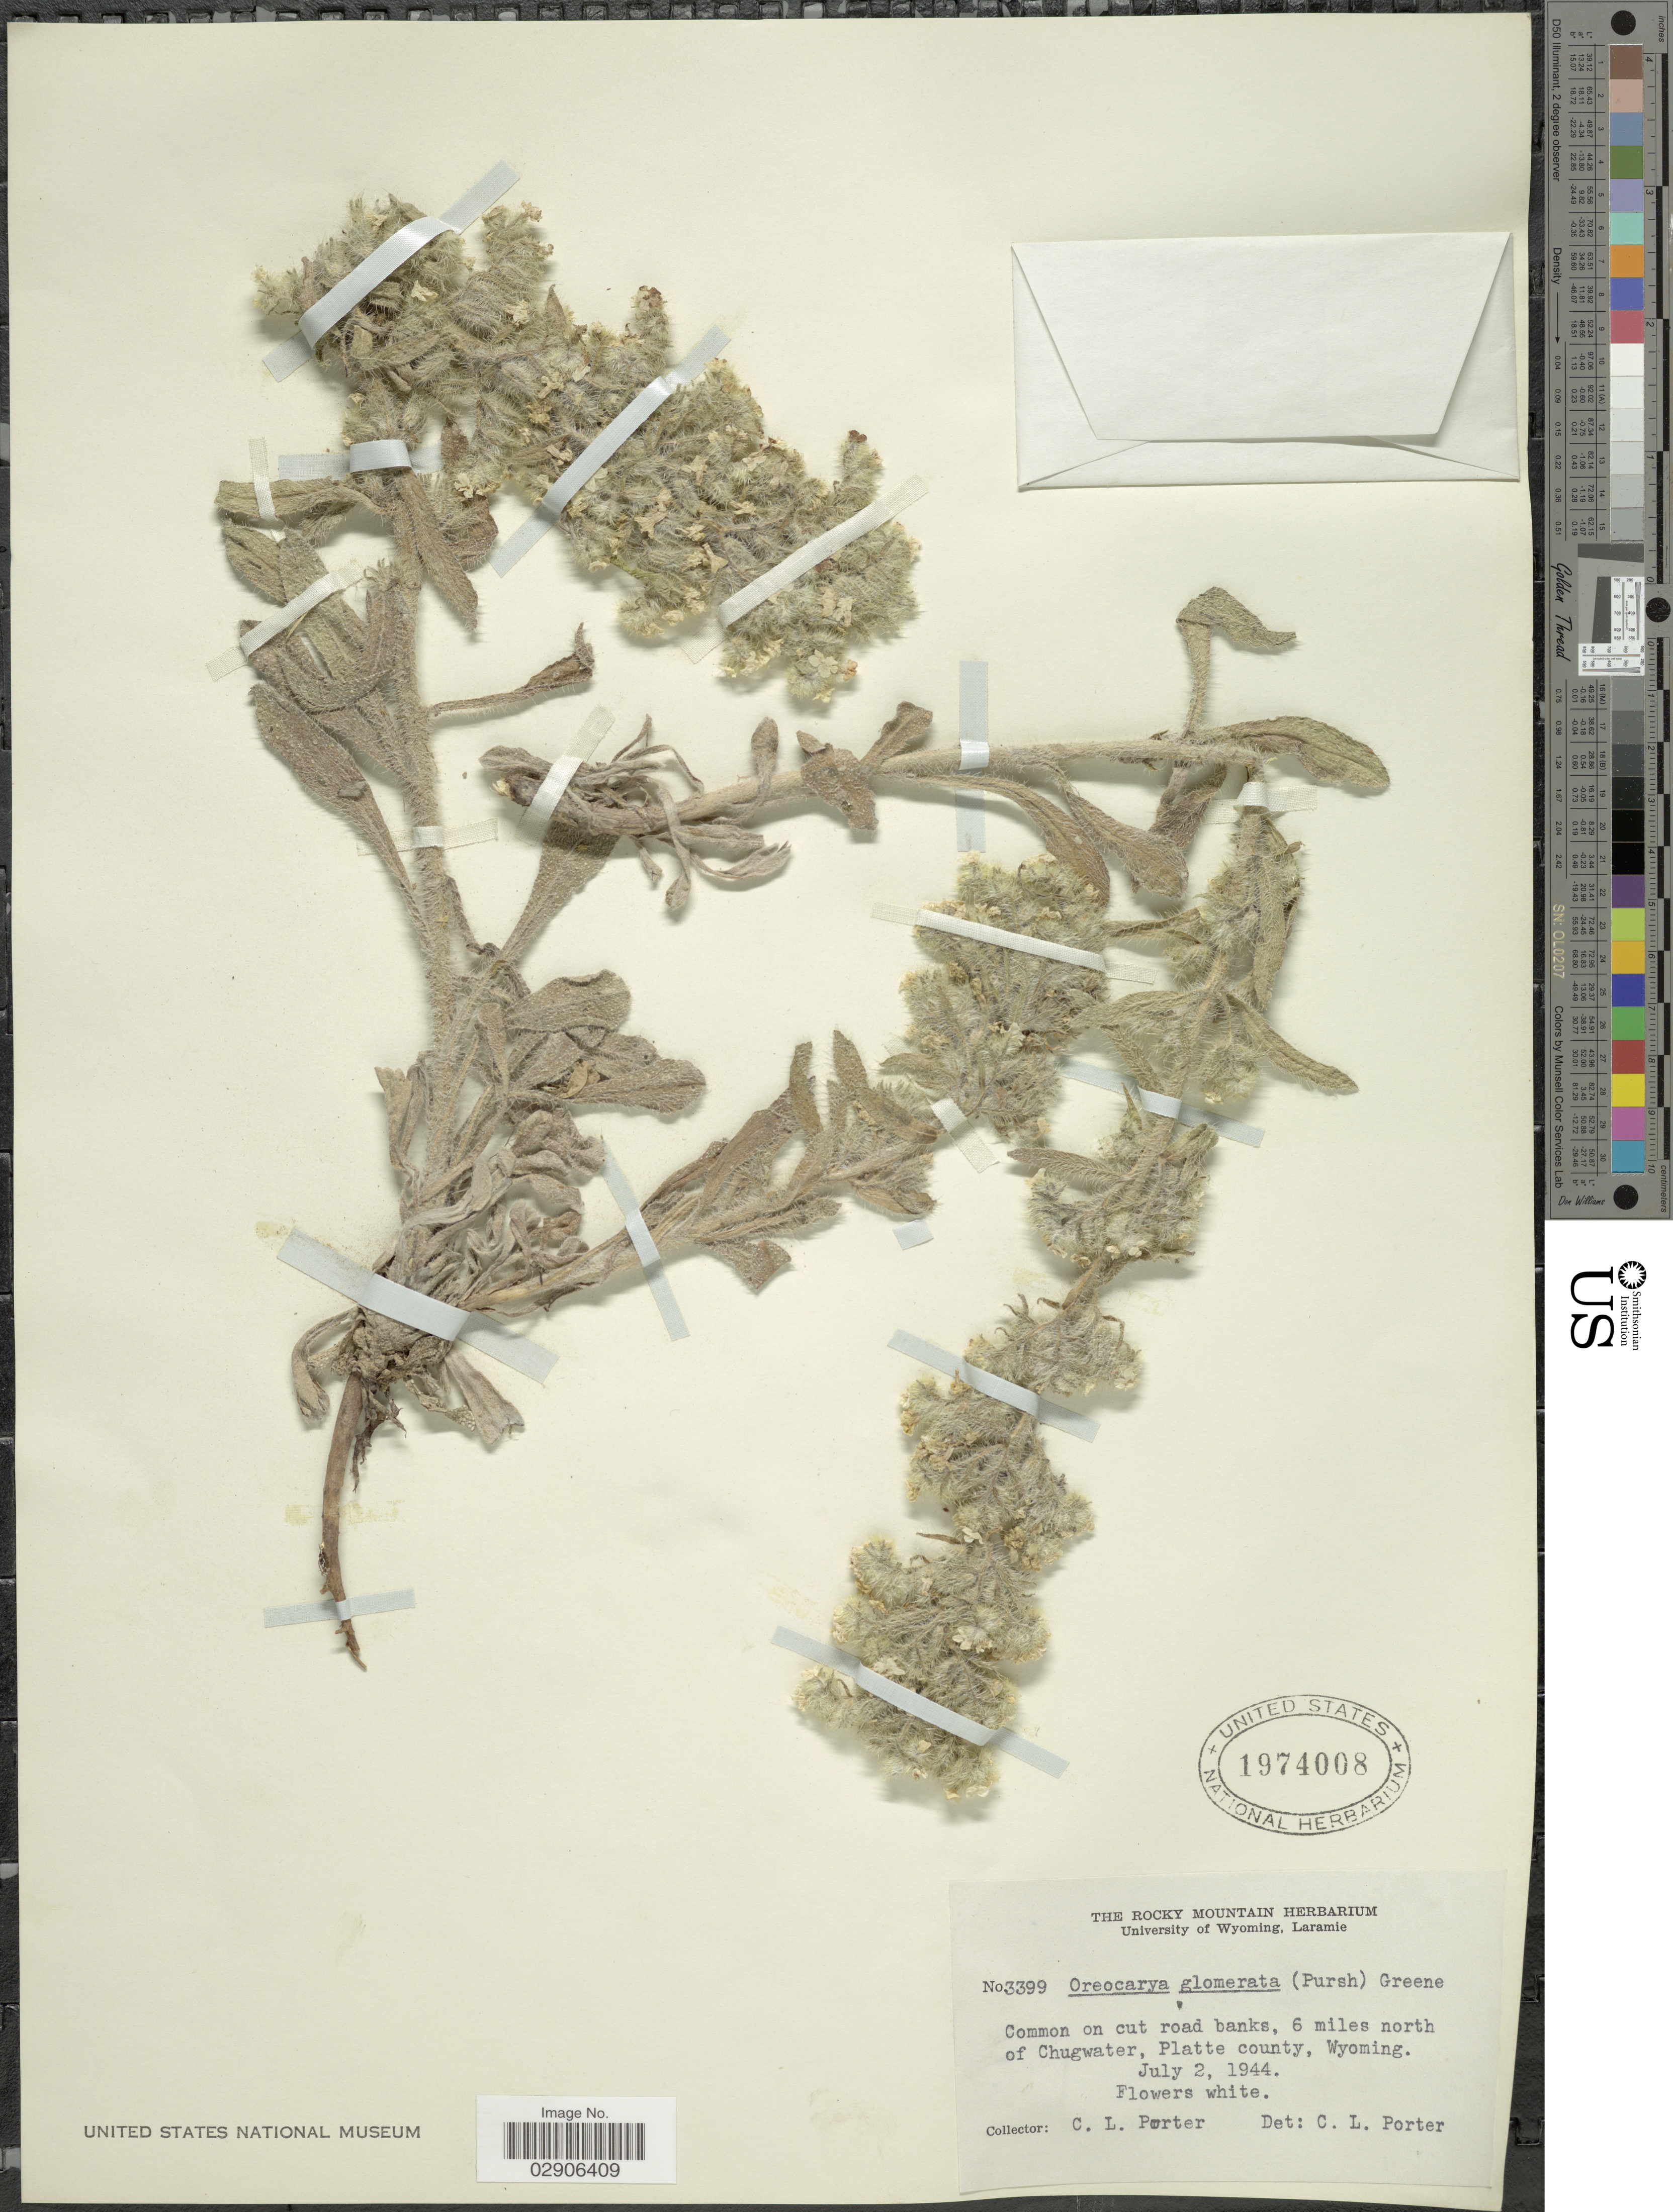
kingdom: Plantae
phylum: Tracheophyta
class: Magnoliopsida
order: Boraginales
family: Boraginaceae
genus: Oreocarya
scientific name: Oreocarya glomerata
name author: (Pursh) Greene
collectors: C. L. Porter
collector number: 3399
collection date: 1944-07-02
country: United States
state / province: Wyoming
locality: Common on cut road banks, 6 miles north of Chugwater, Platte county.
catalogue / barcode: US 1974008